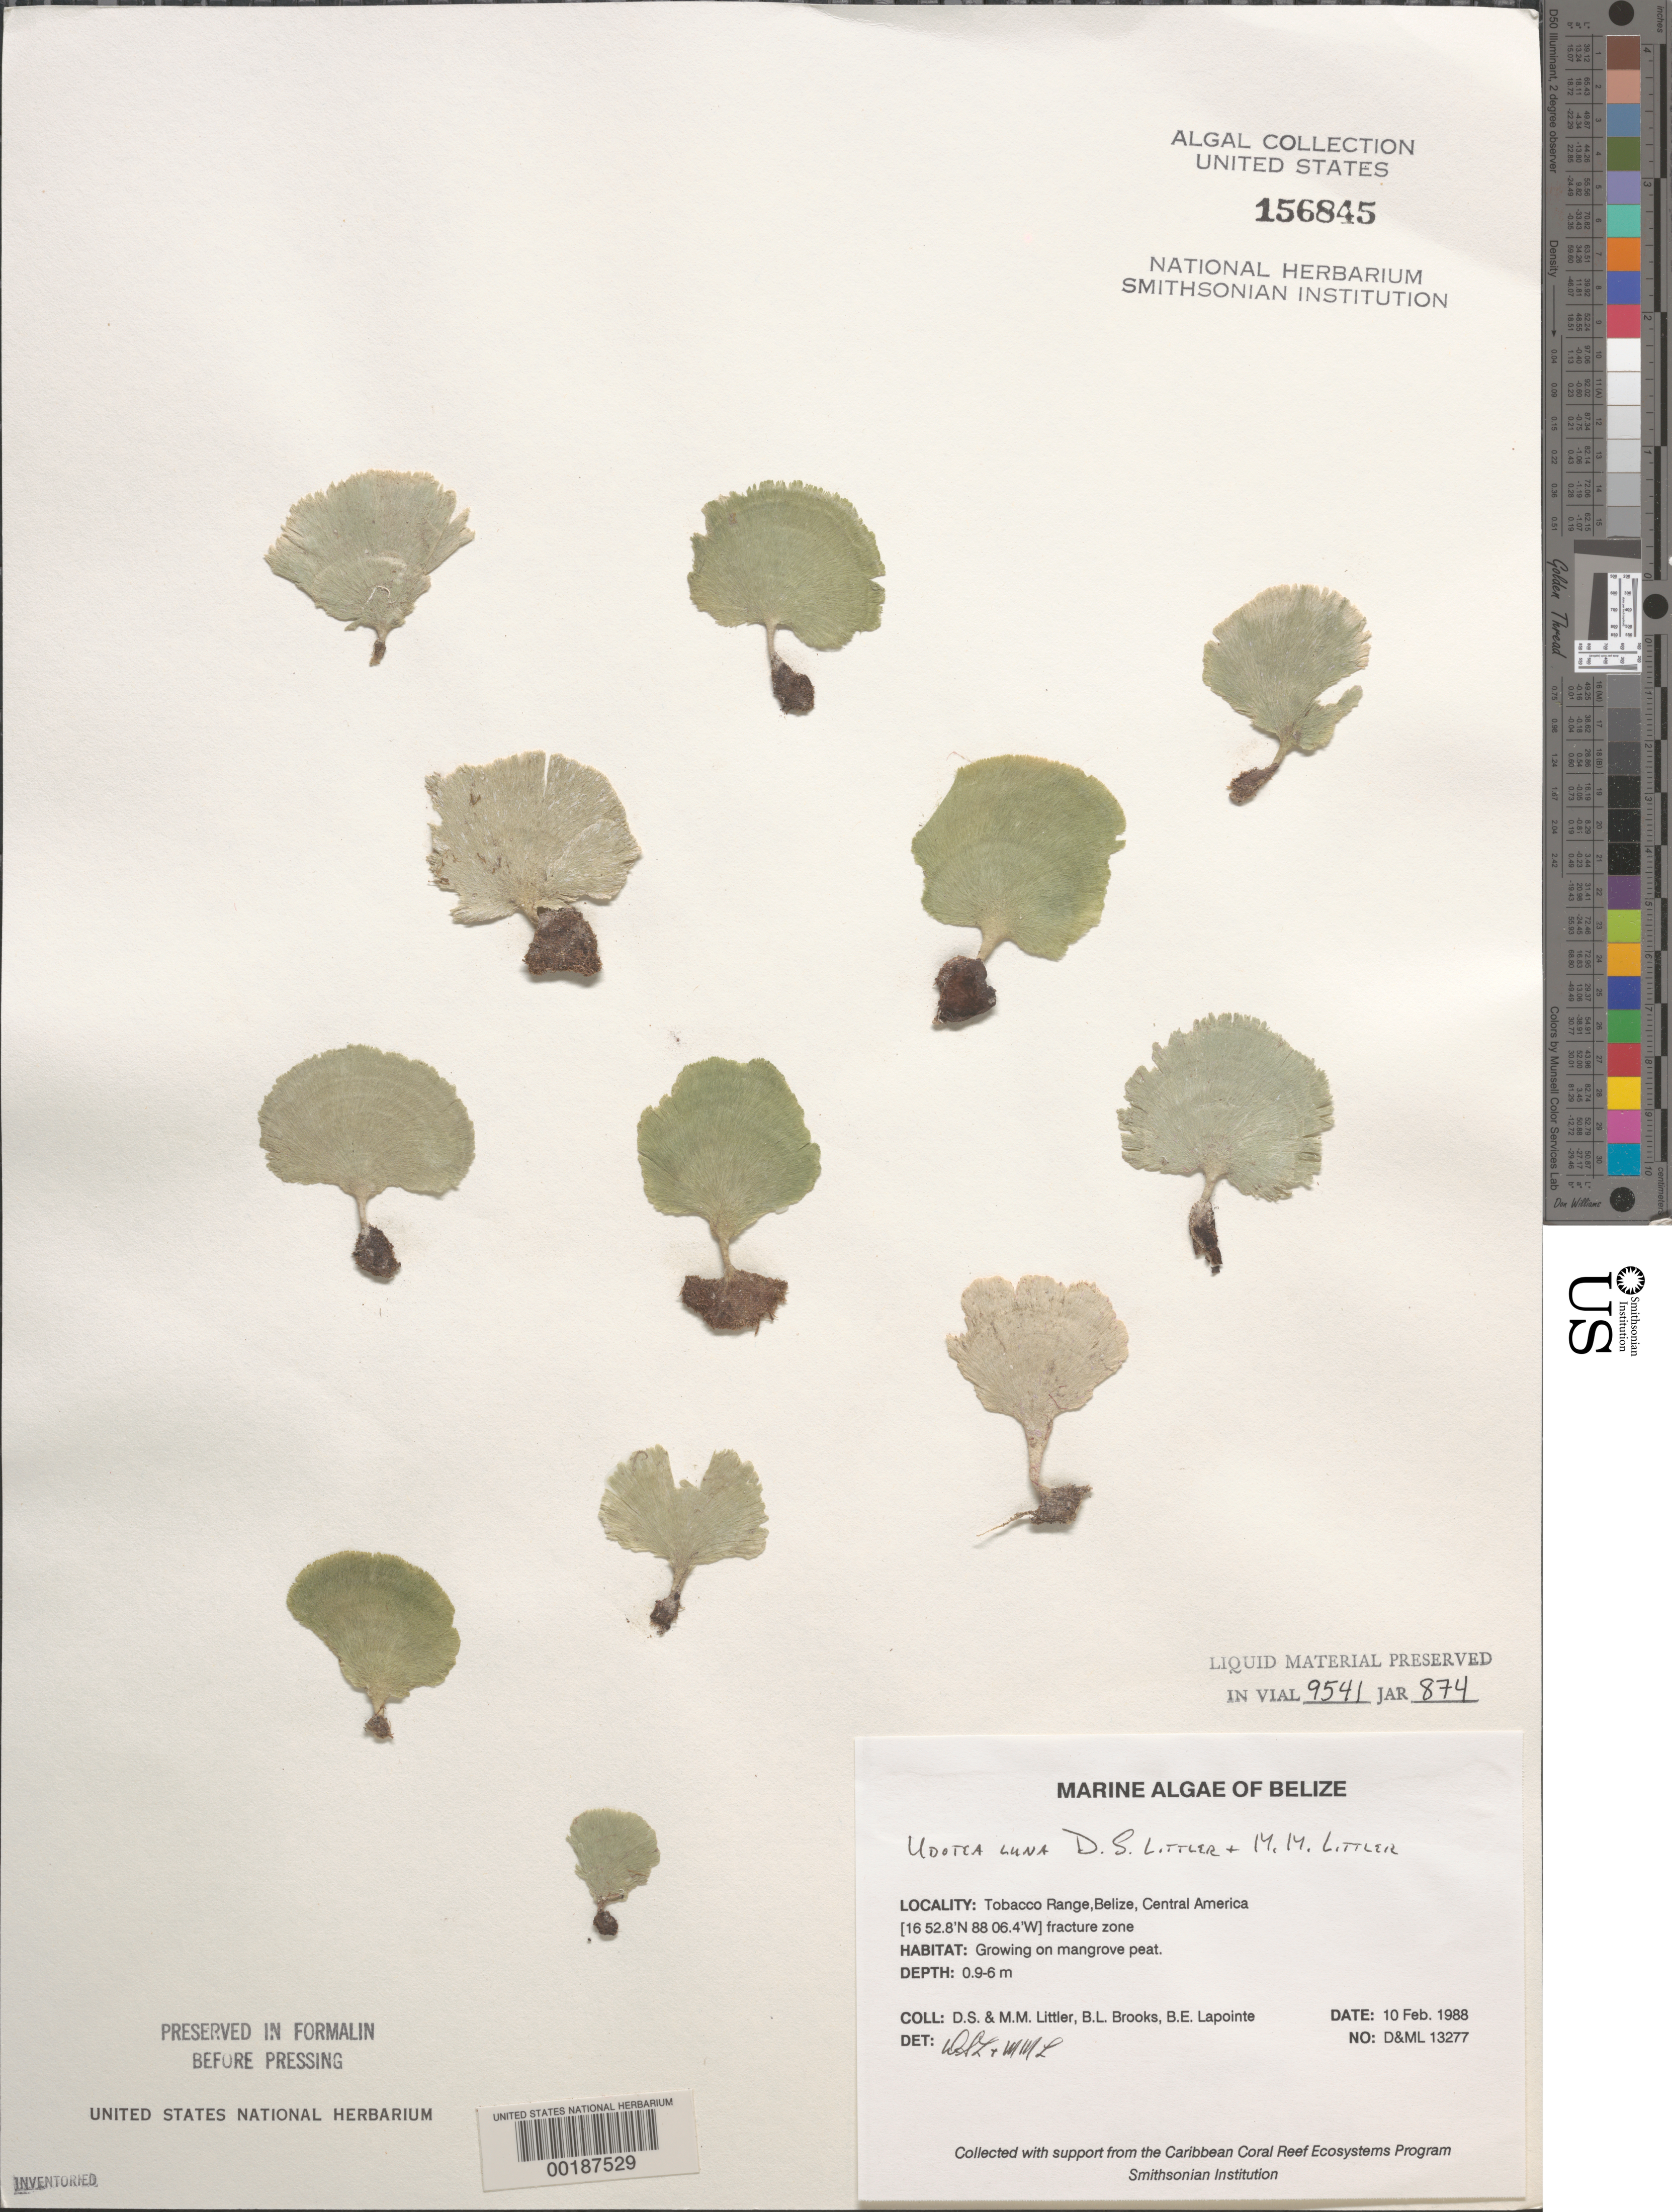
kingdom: Plantae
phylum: Chlorophyta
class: Ulvophyceae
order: Bryopsidales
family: Udoteaceae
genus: Udotea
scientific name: Udotea luna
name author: D.S. Littler & Littler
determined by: Littler, D. S.; Littler, M. M.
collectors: D. S. Littler, M. M. Littler, B. Brooks & B. Lapointe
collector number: D&ML 13277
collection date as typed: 10 Feb 1988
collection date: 1988-02-10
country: Belize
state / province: Stann Creek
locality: Tobacco Range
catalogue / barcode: US 156845